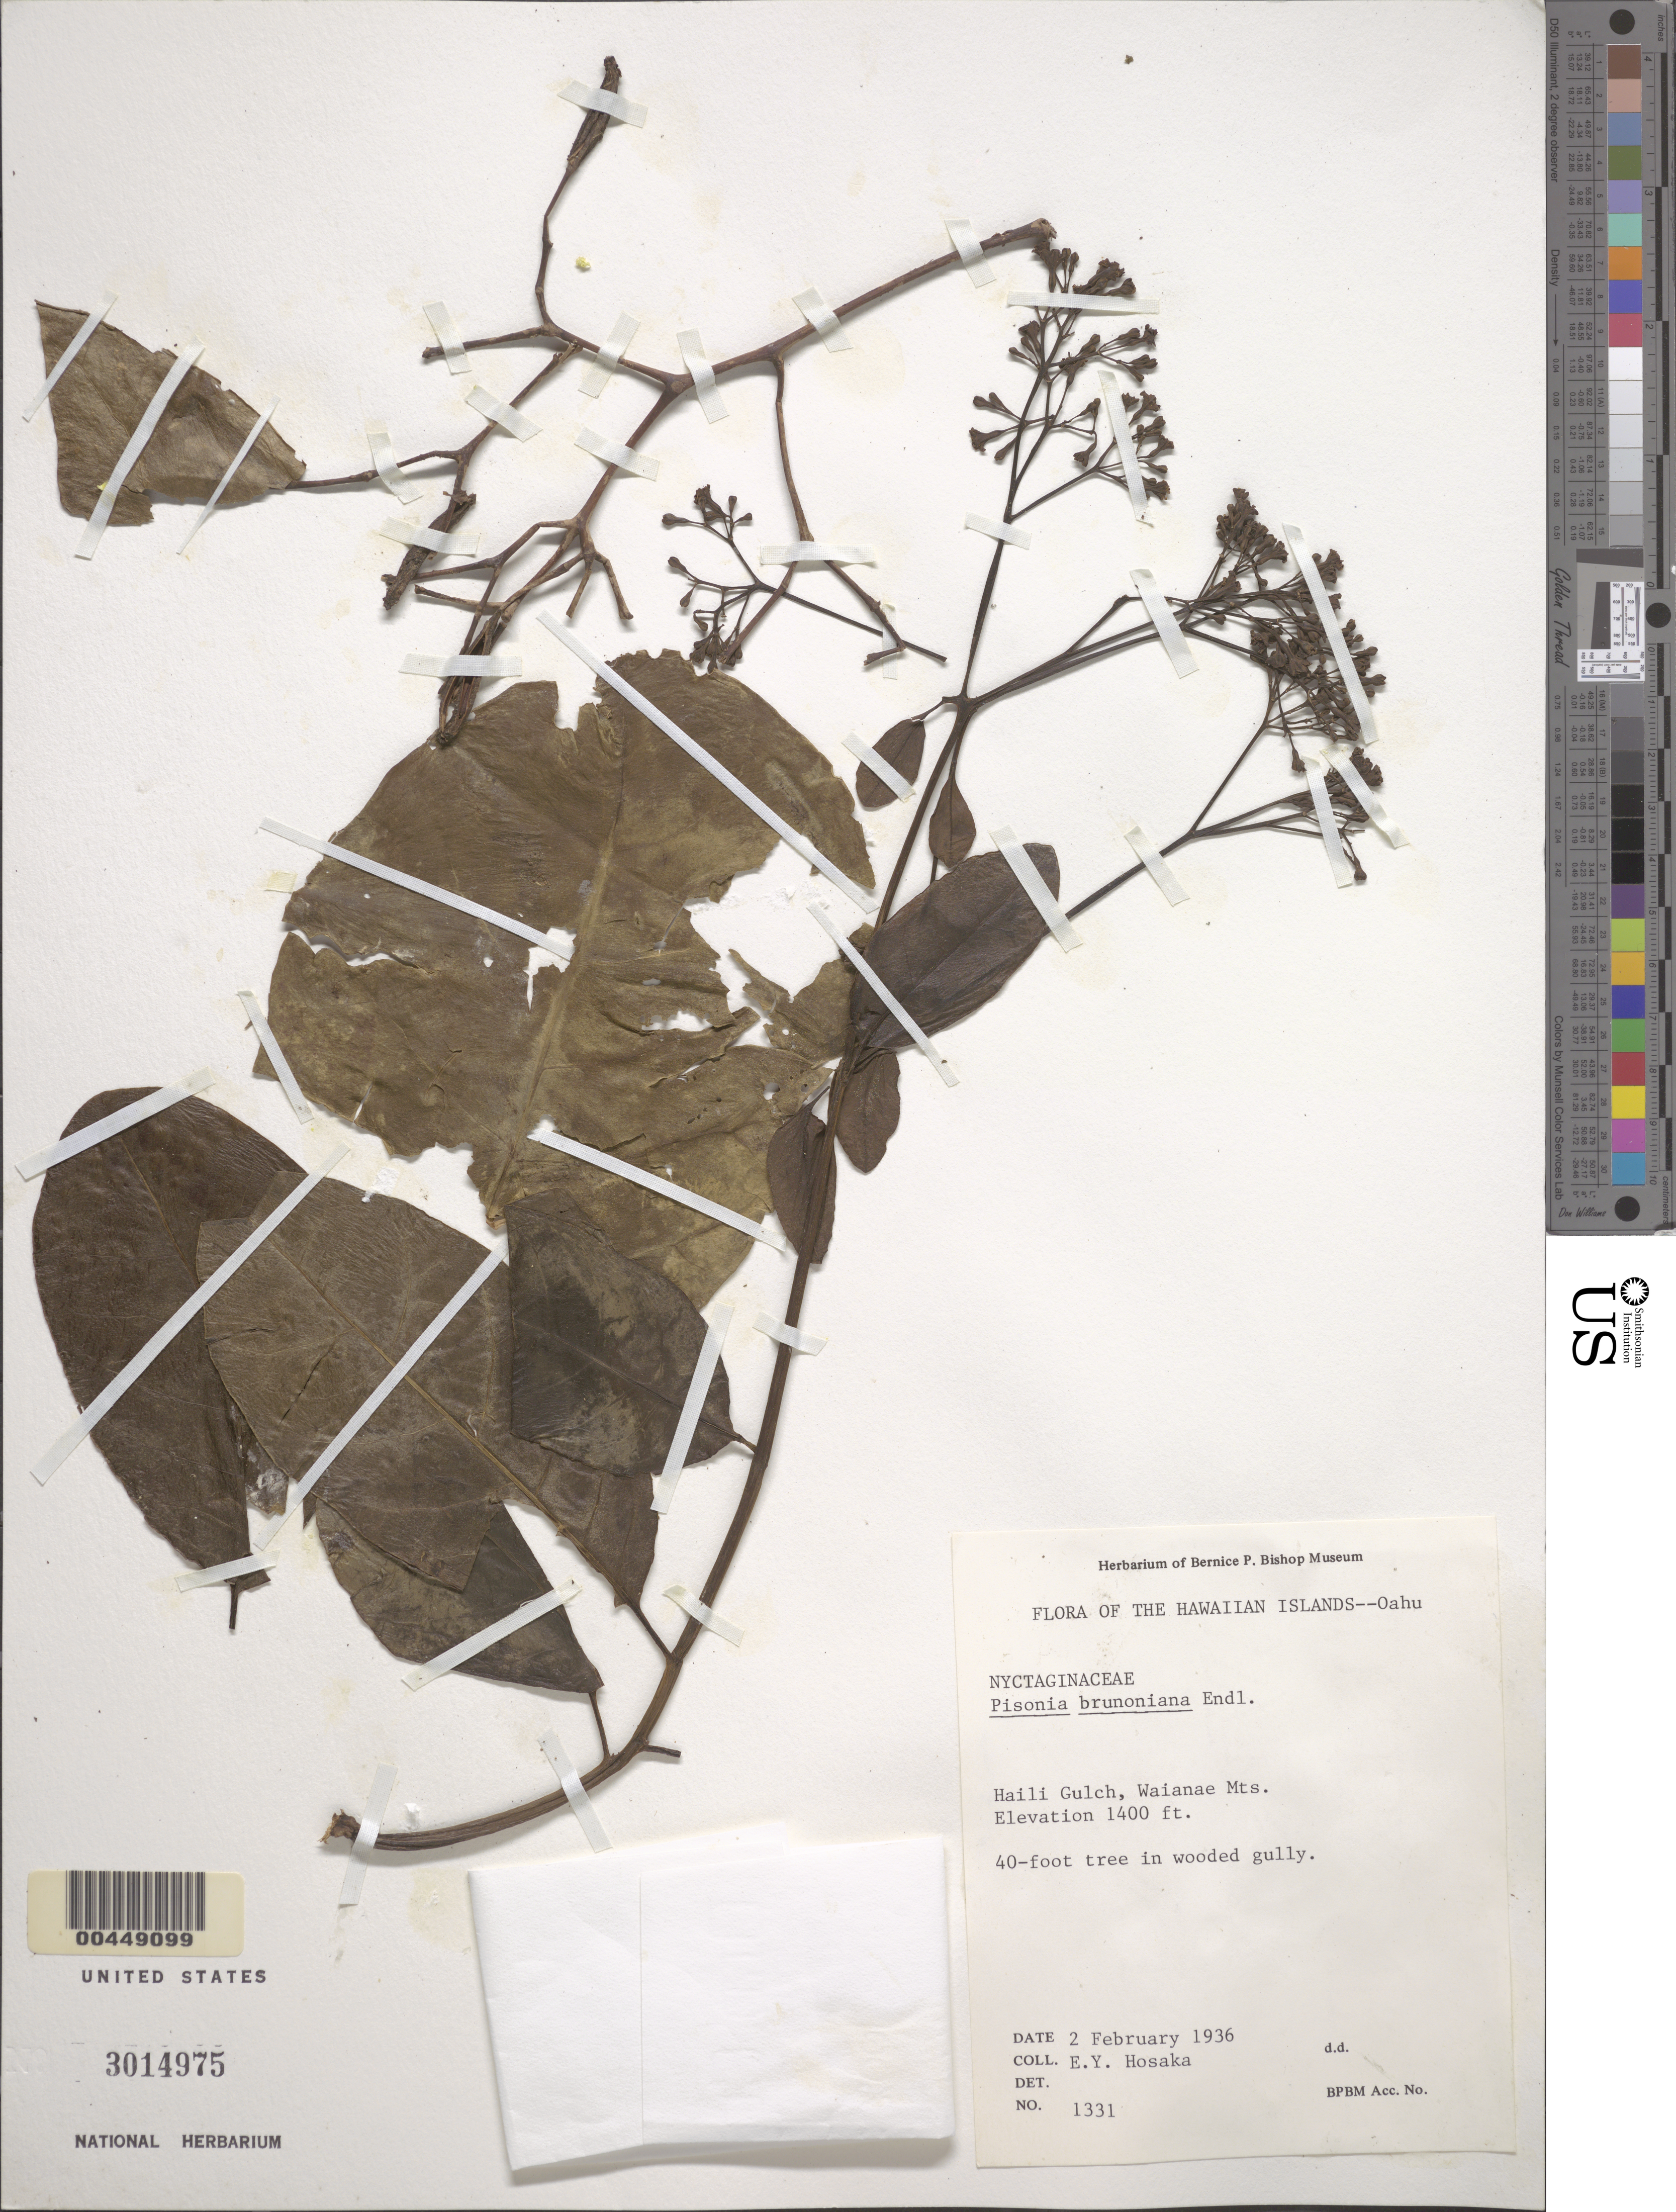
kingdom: Plantae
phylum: Tracheophyta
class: Magnoliopsida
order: Caryophyllales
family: Nyctaginaceae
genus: Ceodes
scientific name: Ceodes brunoniana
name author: (Endl.) Skottsb.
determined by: Wagner, W. L., (BOT), Smithsonian Institution - National Museum of Natural History (UNITED STATES)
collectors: E. Y. Hosaka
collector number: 1331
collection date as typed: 2 Feb 1936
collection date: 1936-02-02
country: United States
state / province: Hawaii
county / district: Honolulu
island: Oahu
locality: Haili Gulch, Waianae Mountains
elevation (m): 427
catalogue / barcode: US 3014975